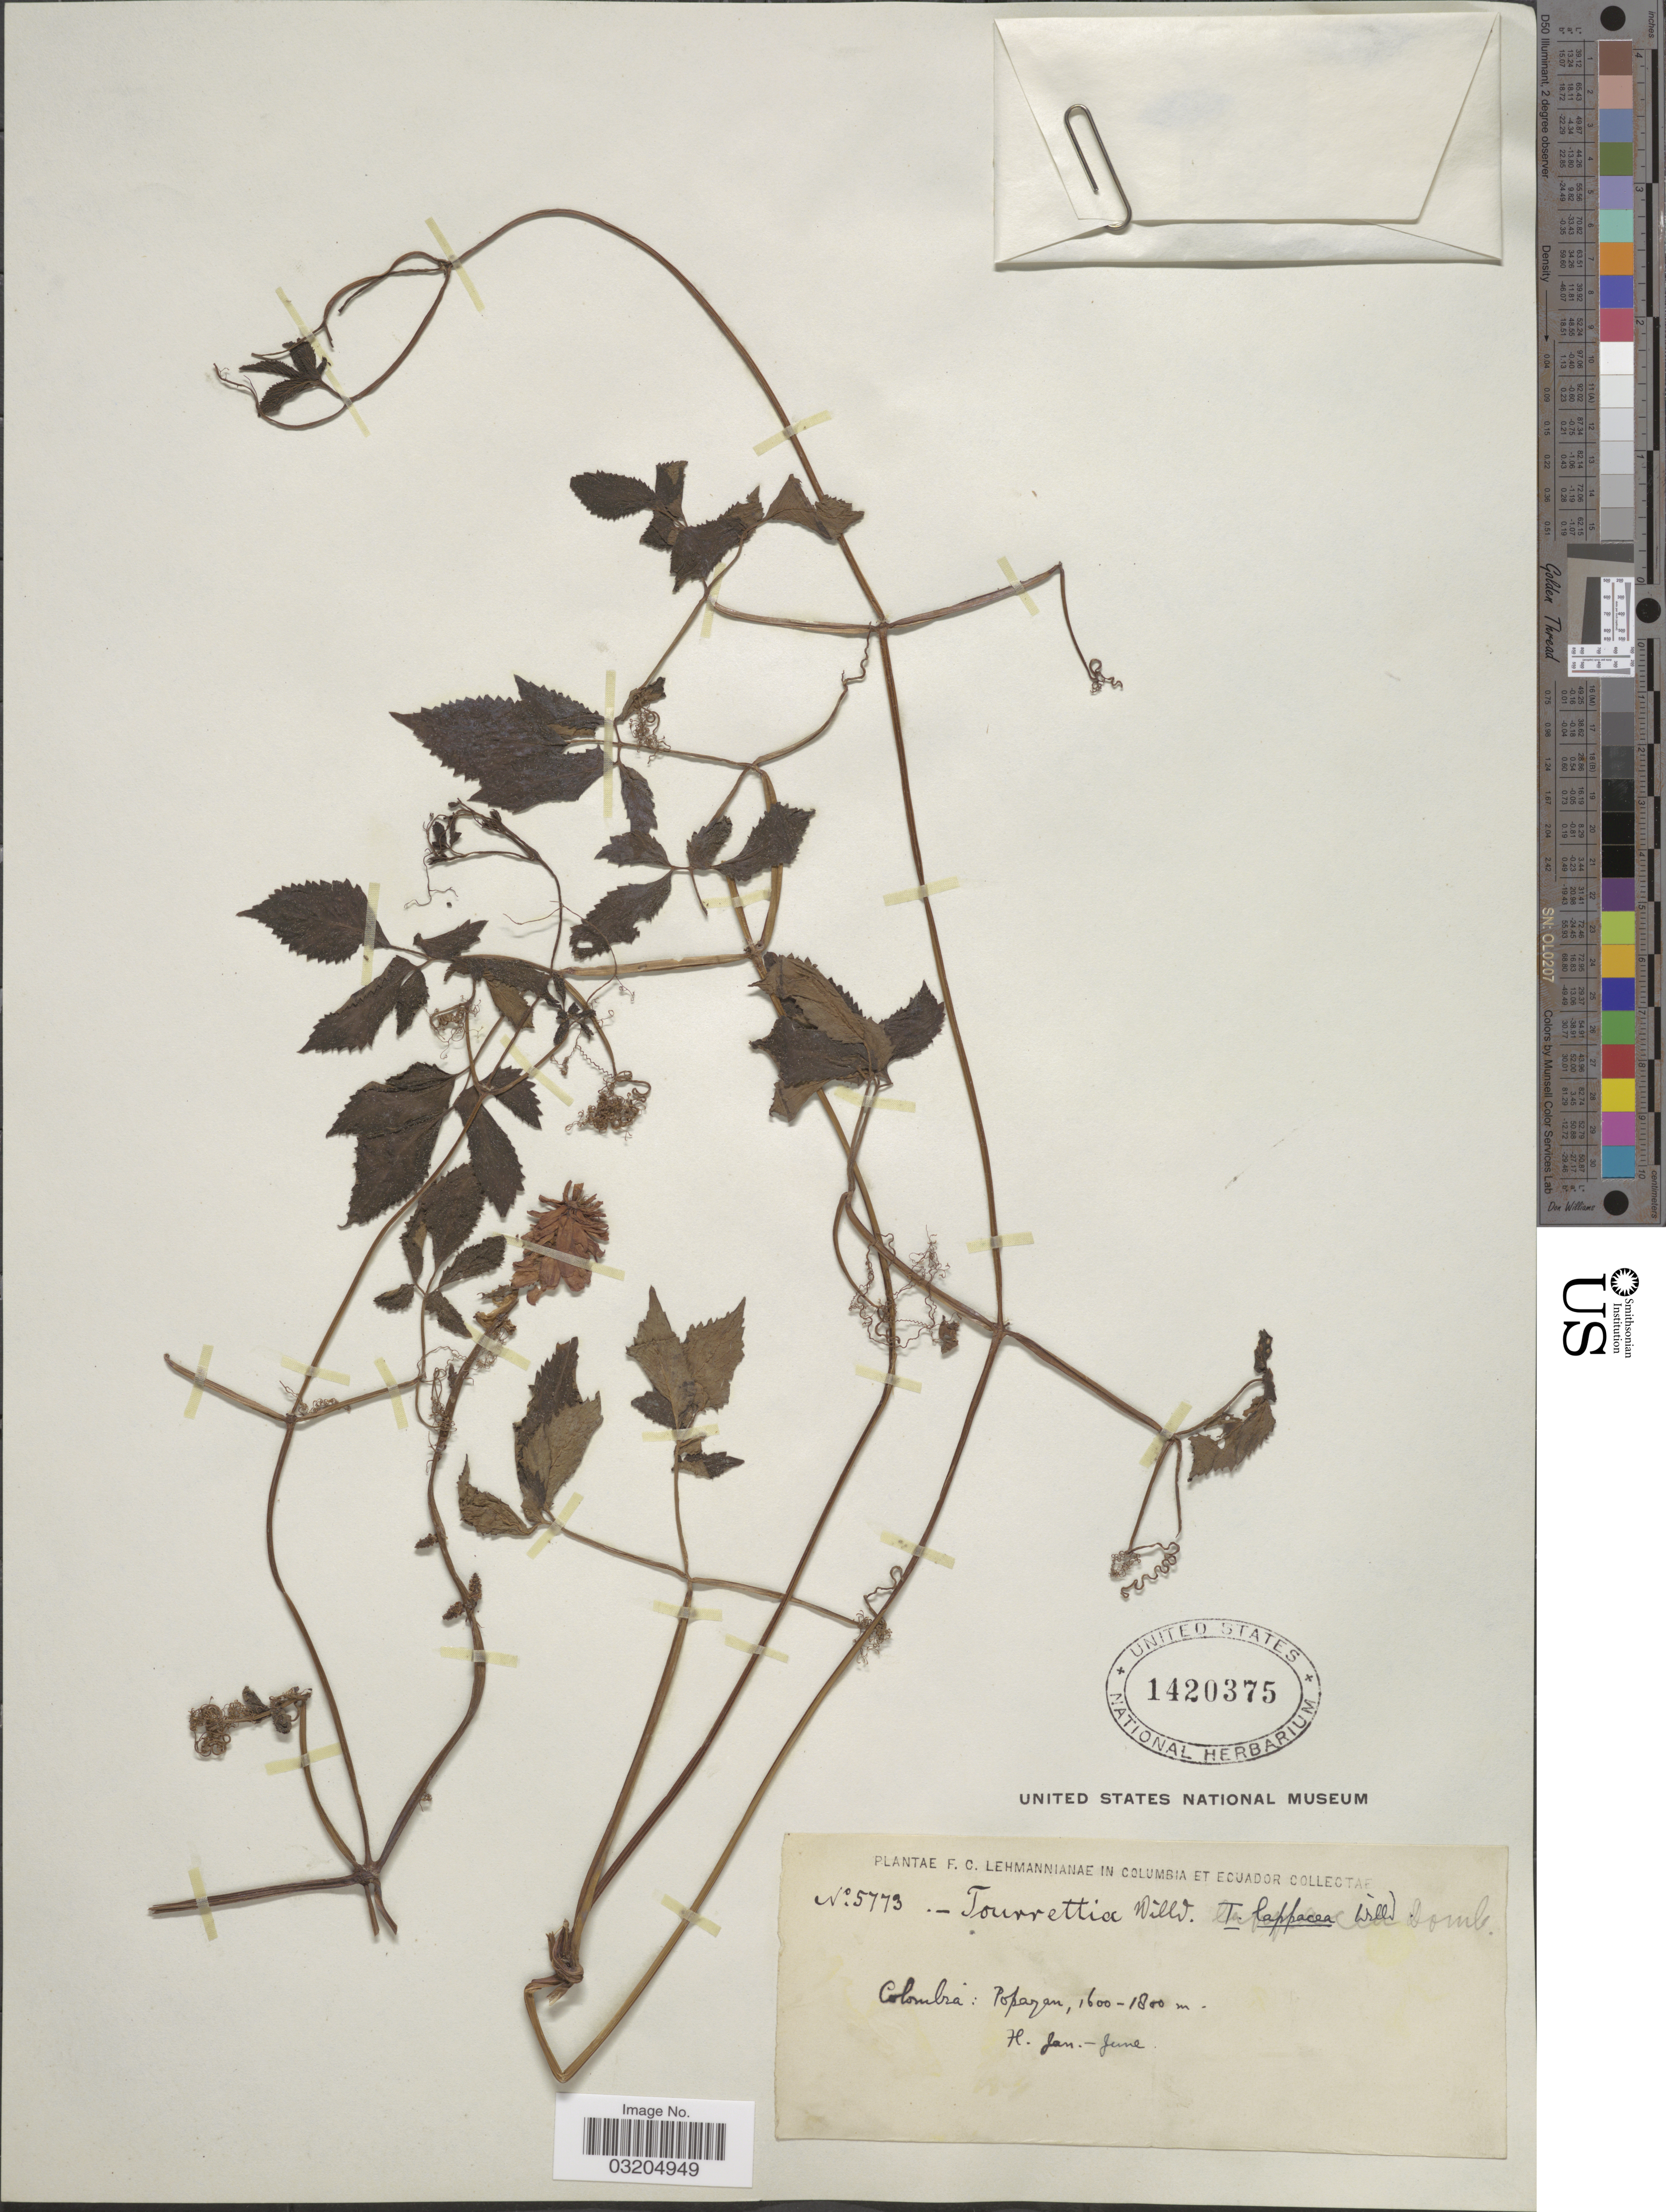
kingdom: Plantae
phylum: Tracheophyta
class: Magnoliopsida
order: Lamiales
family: Bignoniaceae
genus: Tourrettia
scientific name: Tourrettia lappacea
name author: (L'Hér.) Willd.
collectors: F. C. Lehmann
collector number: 5773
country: Colombia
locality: Popayan.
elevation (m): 1600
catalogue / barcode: US 1420375